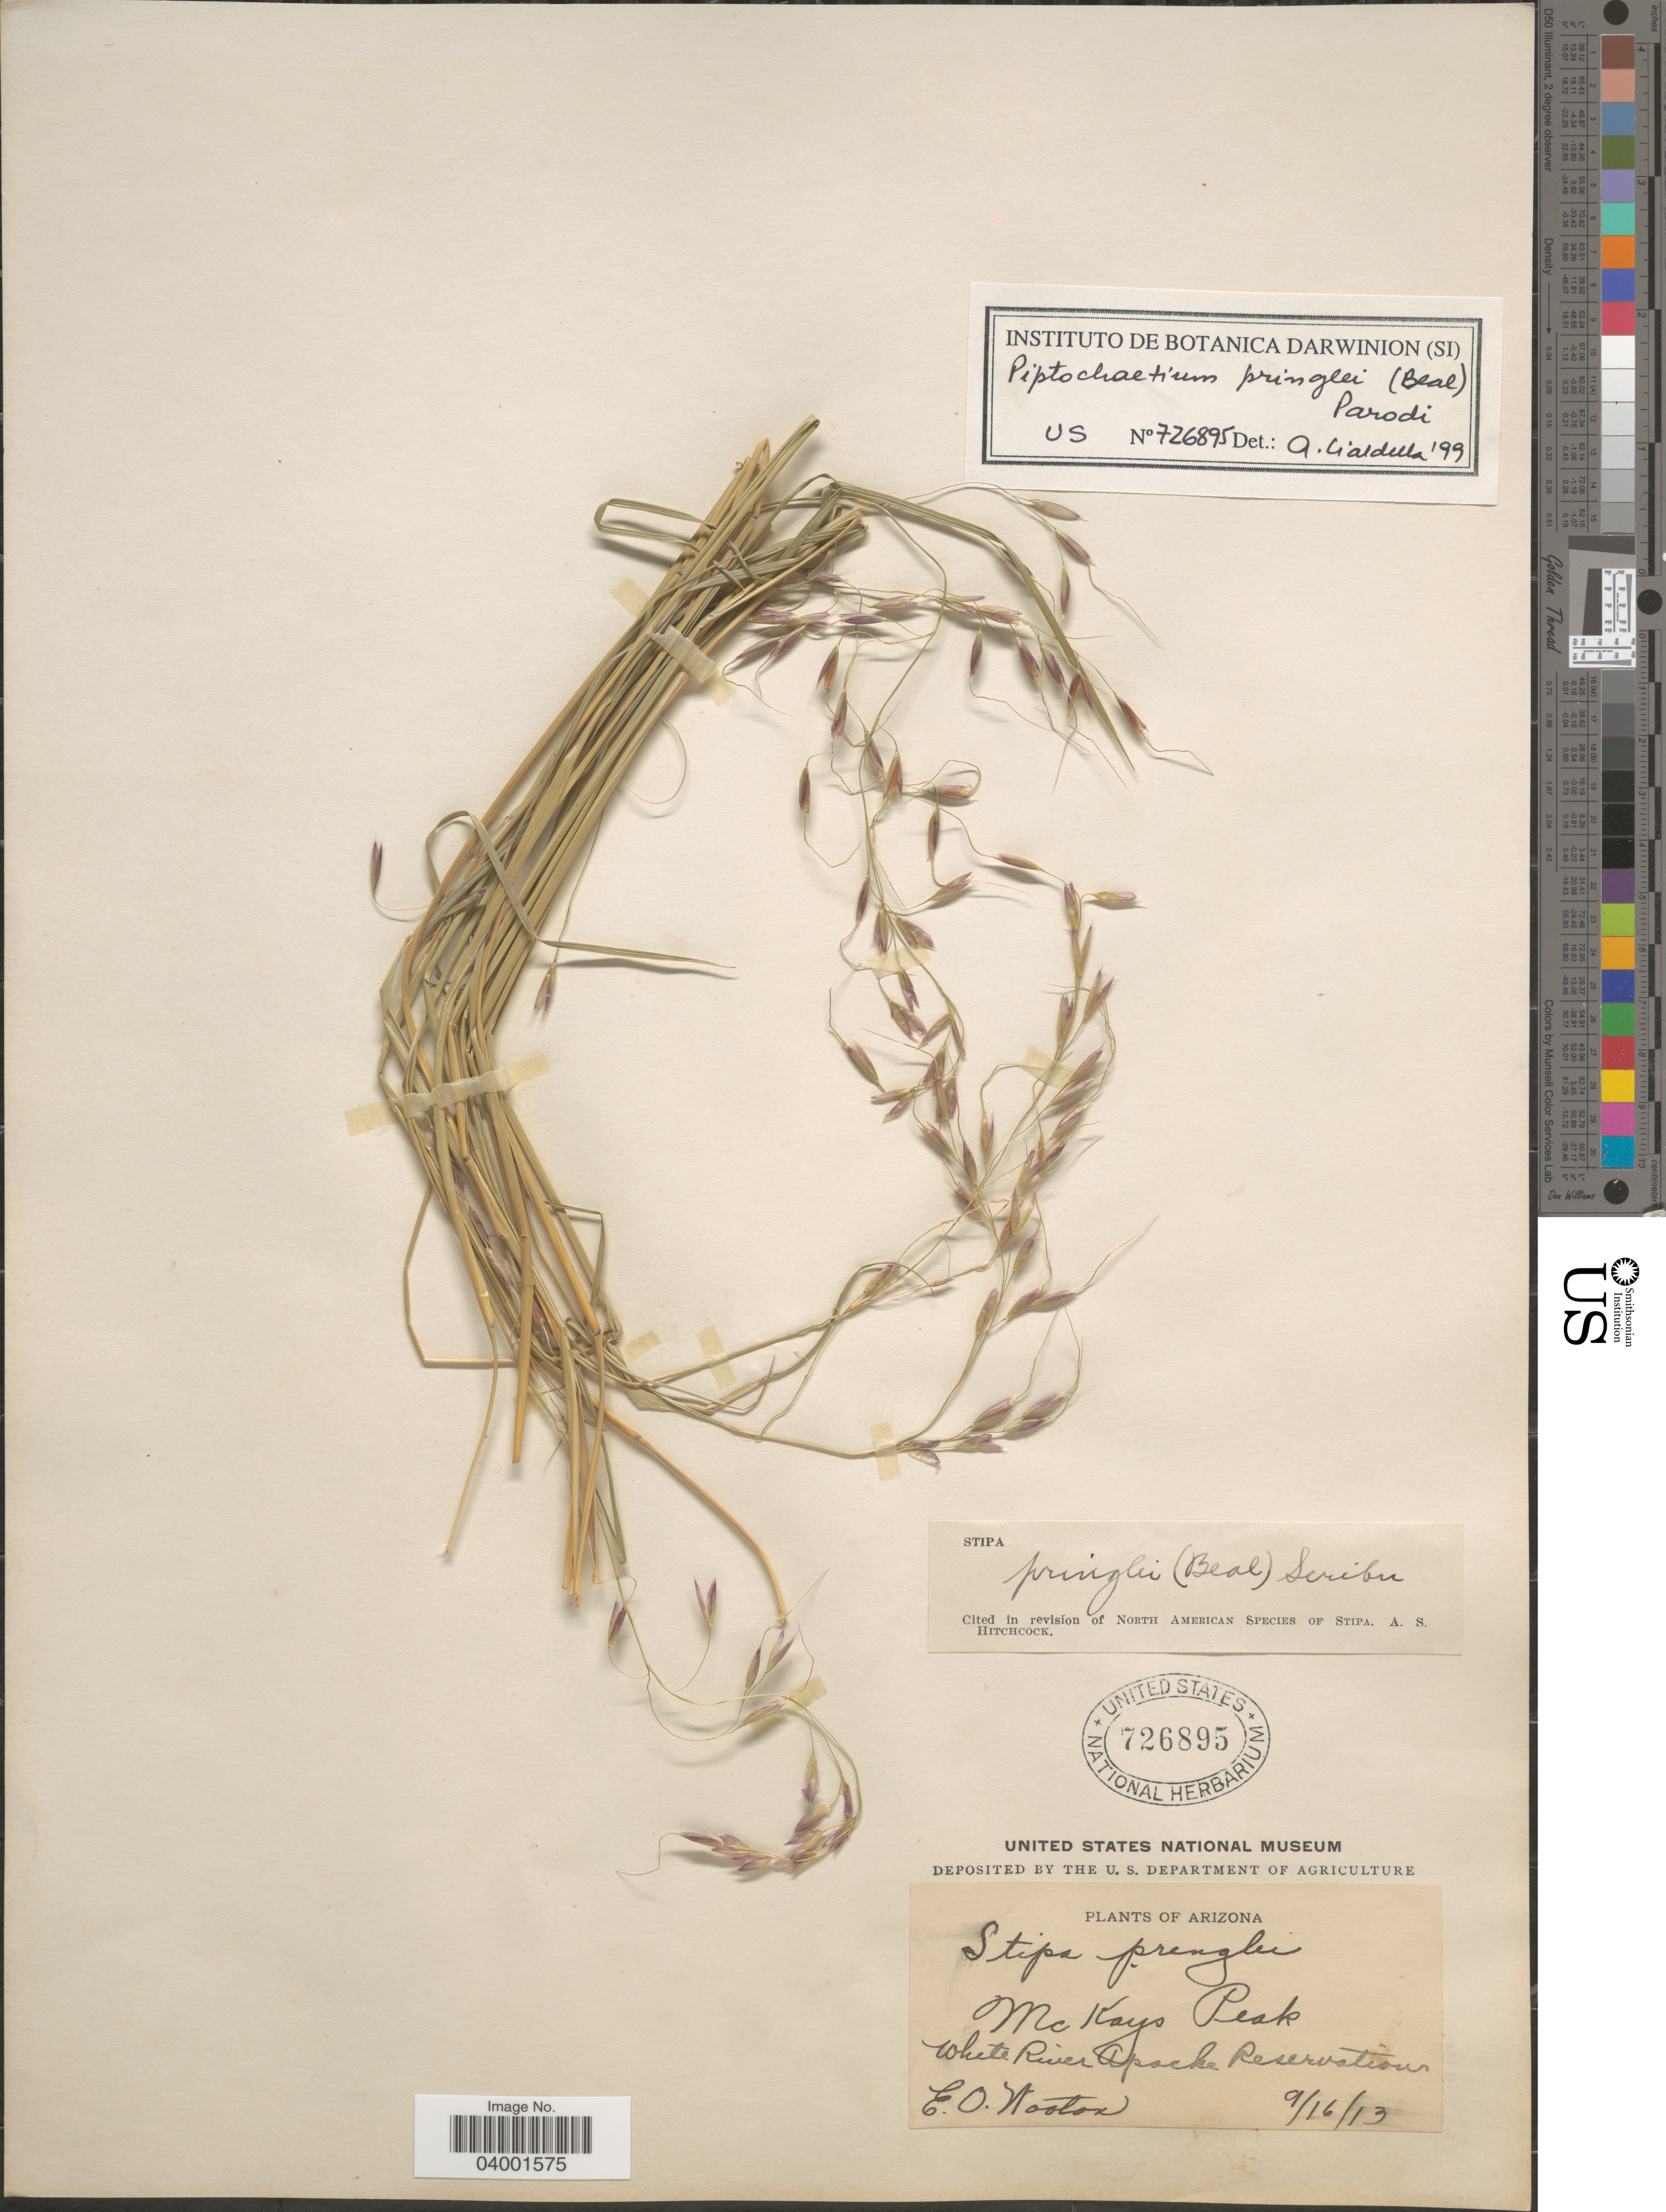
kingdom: Plantae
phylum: Tracheophyta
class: Liliopsida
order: Poales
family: Poaceae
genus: Piptochaetium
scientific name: Piptochaetium pringlei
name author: (W.J. Beal) Parodi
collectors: E. O. Wooton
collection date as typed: Transcribed d/m/y: 16/9/13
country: United States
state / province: Arizona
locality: McKays Peak. White River Apache Reservation.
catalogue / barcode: US 726895